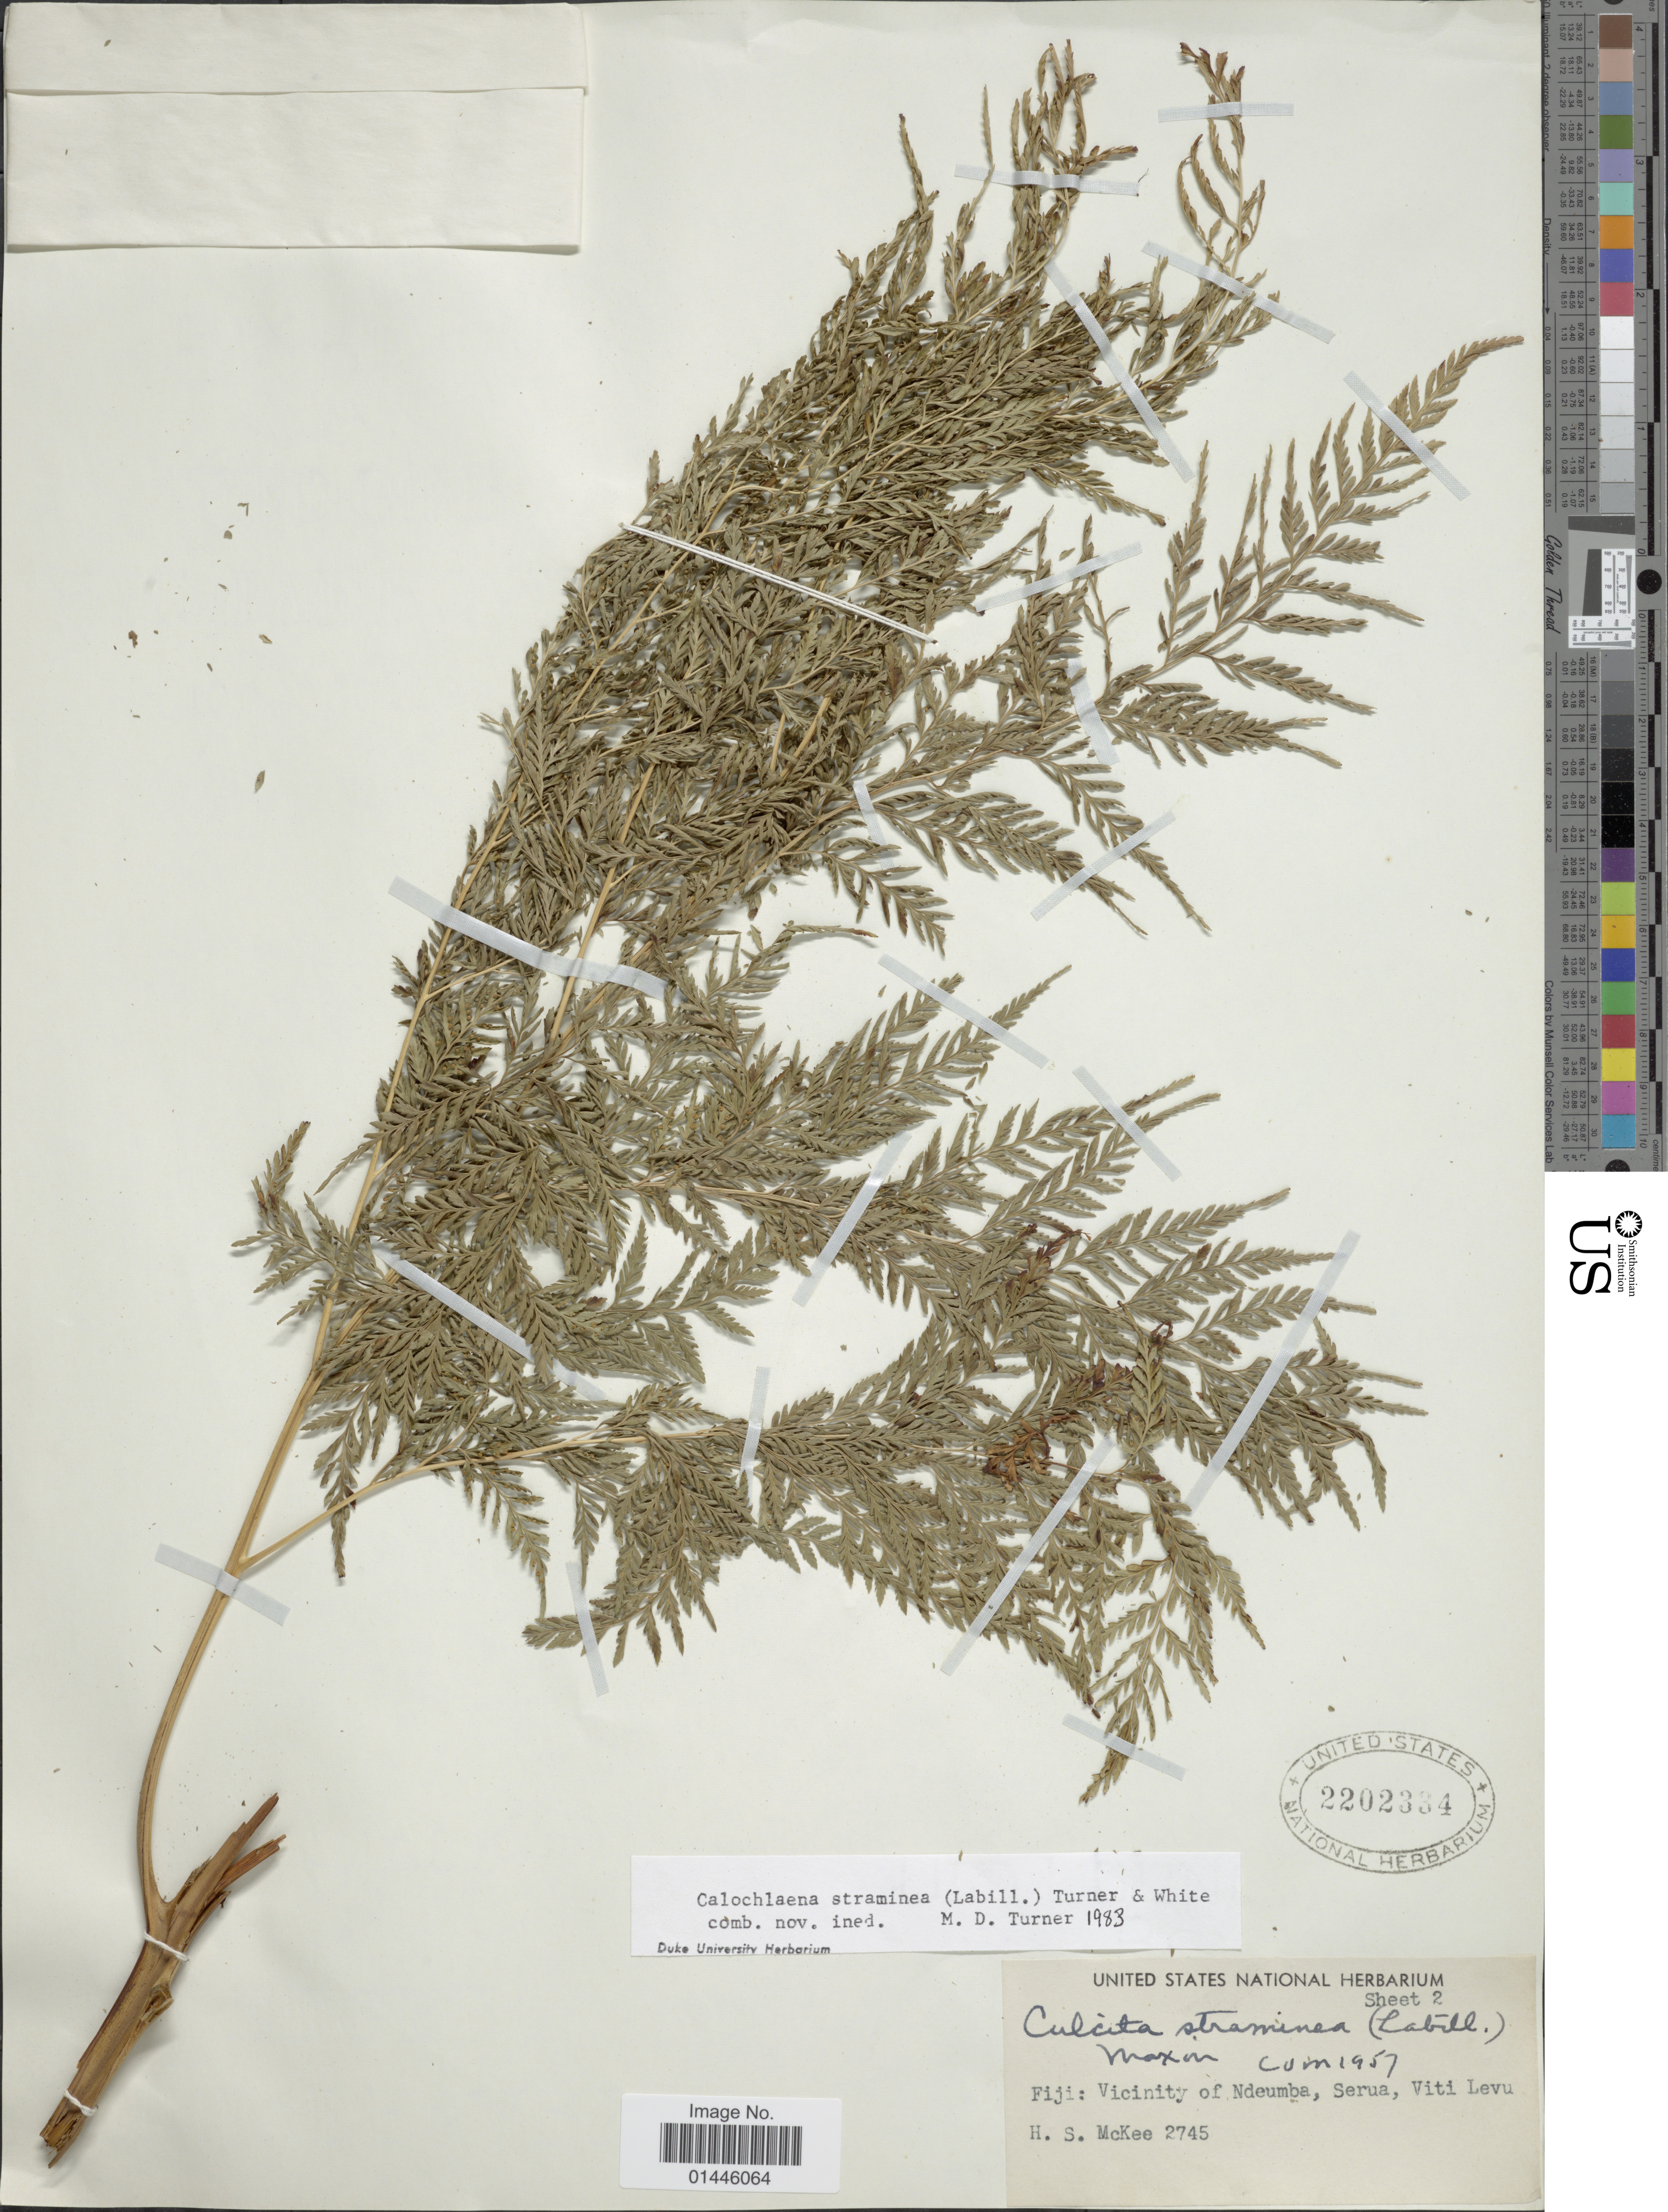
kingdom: Plantae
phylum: Tracheophyta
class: Polypodiopsida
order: Cyatheales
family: Dicksoniaceae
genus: Calochlaena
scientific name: Calochlaena straminea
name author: (Labill.) M.D. Turner & R.A. White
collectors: H. S. McKee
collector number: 2745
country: Fiji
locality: Vicinity of Ndeumba, Serua, Viti Levu.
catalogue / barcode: US 2202334